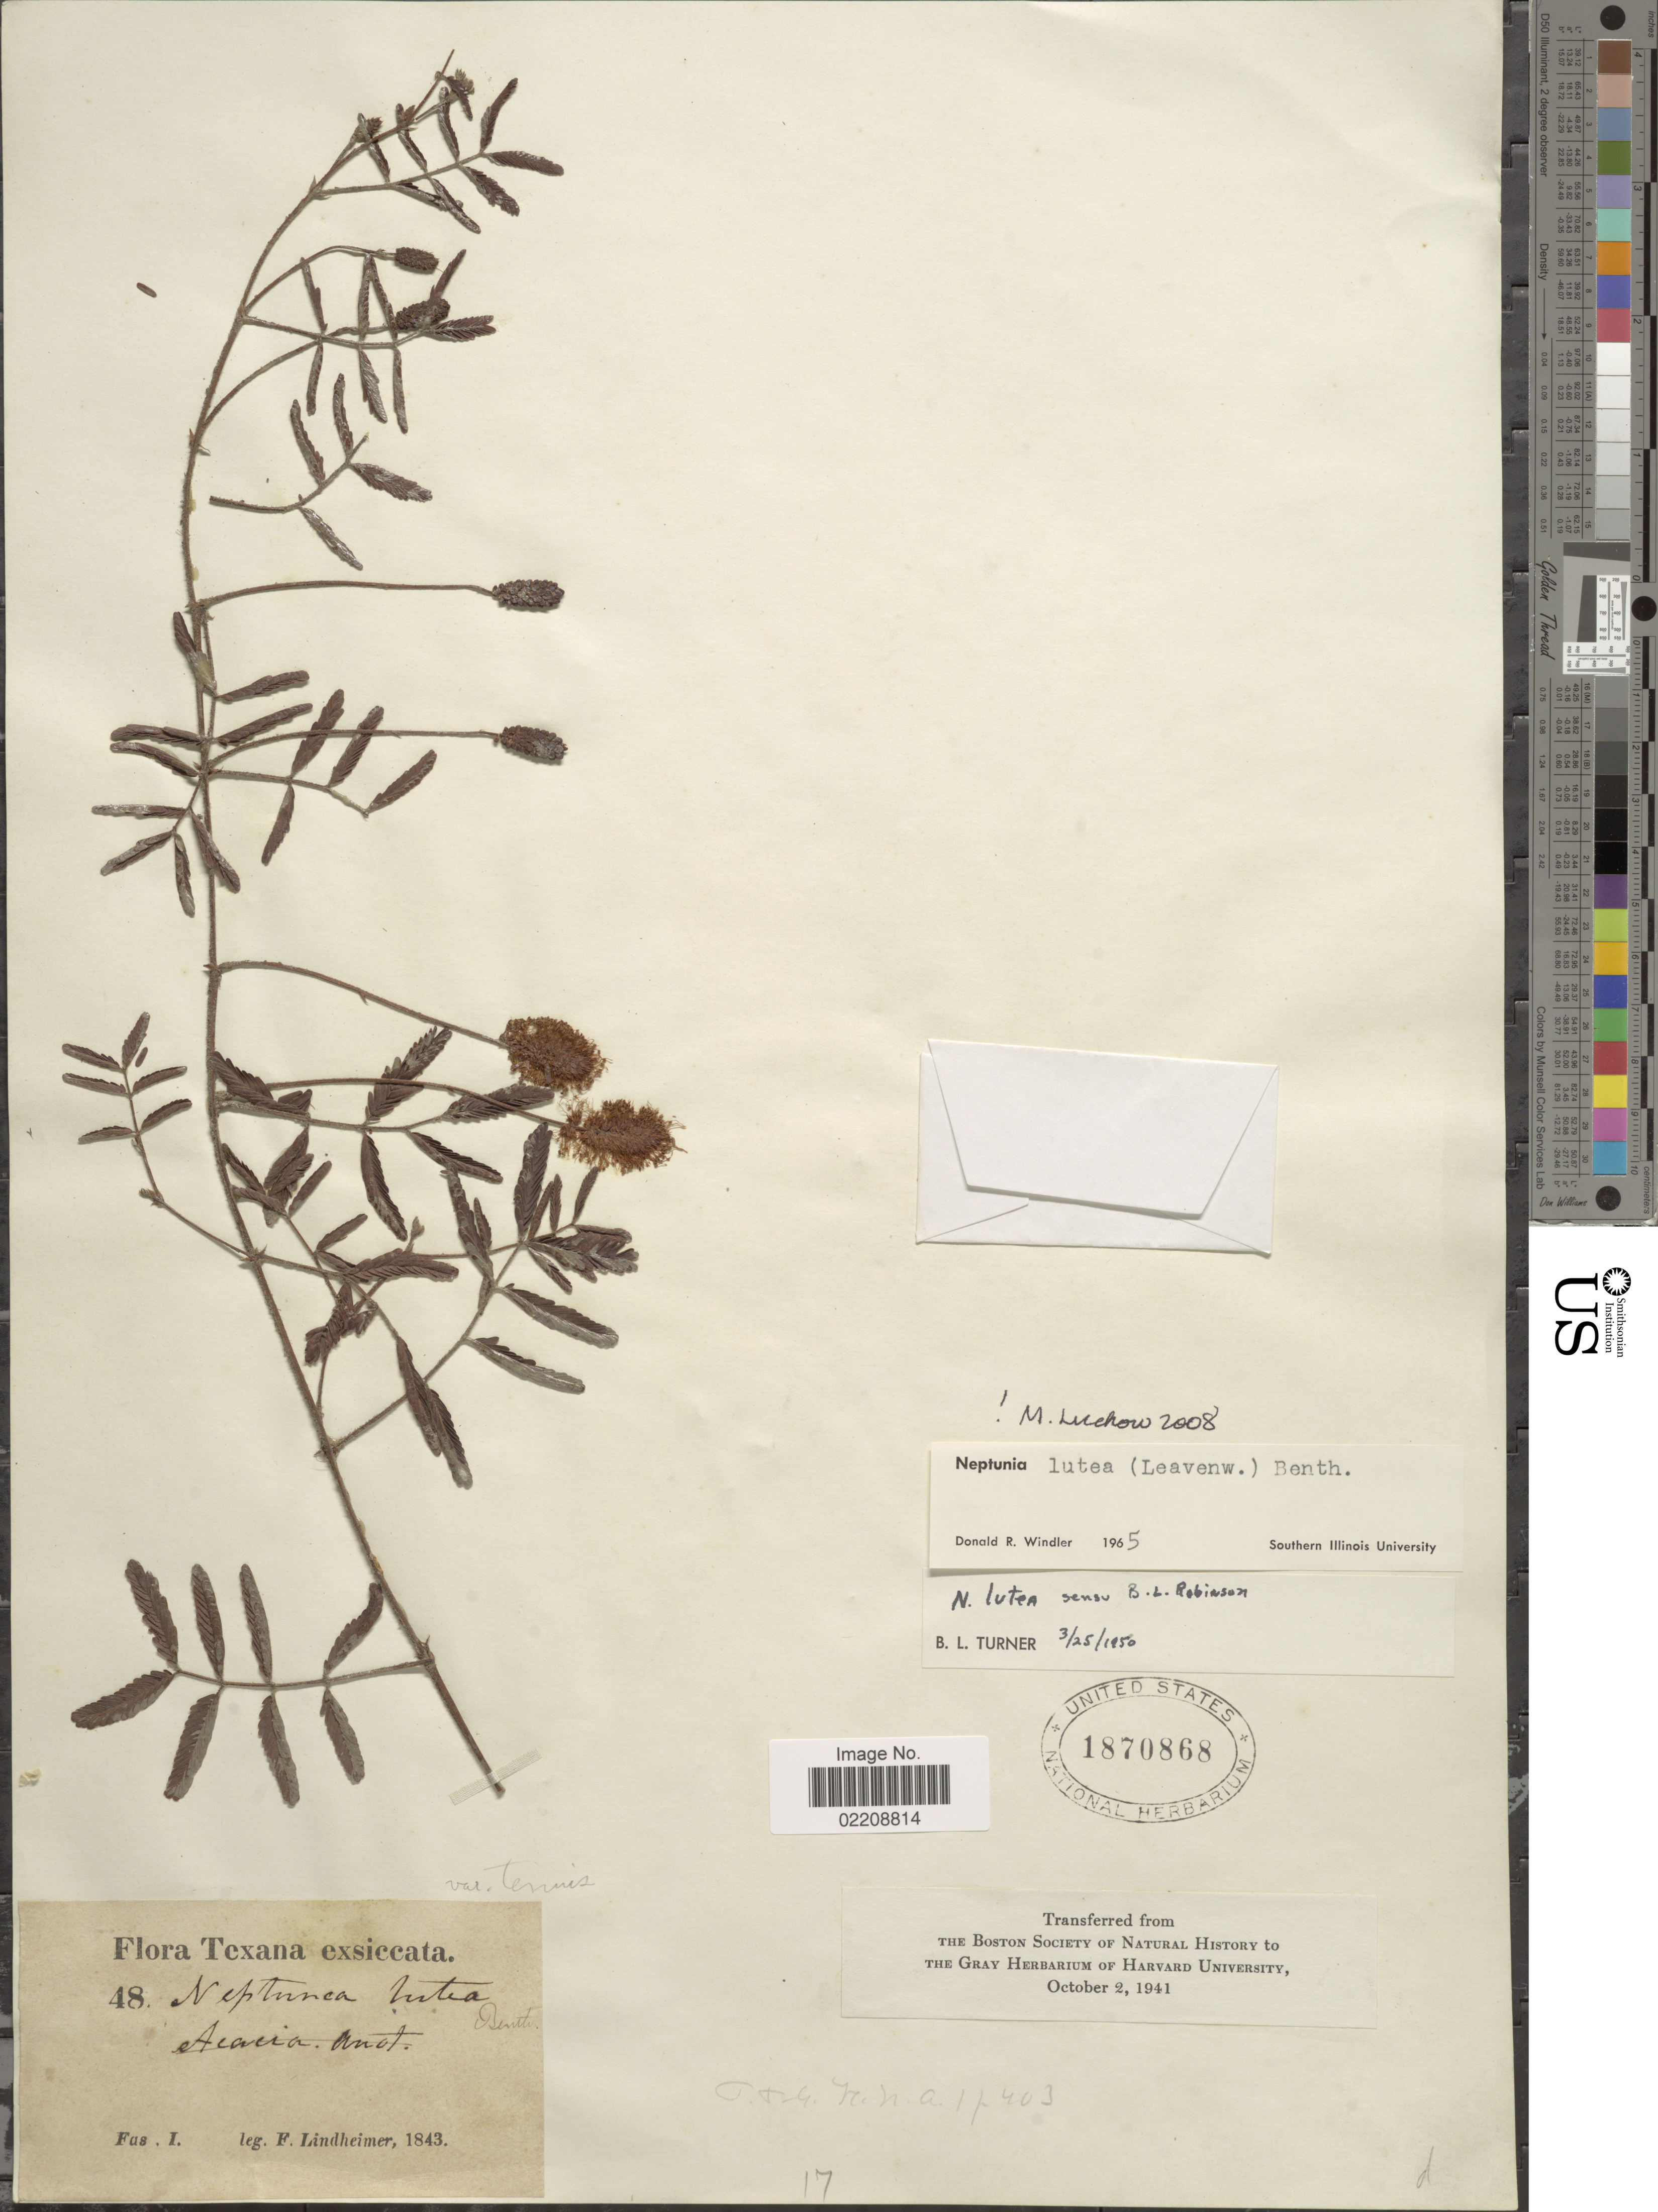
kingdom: Plantae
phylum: Tracheophyta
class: Magnoliopsida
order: Fabales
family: Fabaceae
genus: Neptunia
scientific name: Neptunia lutea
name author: (Leavenw.) Benth.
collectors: F. Lindheimer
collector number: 48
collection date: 1843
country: United States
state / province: Texas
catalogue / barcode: US 1870868